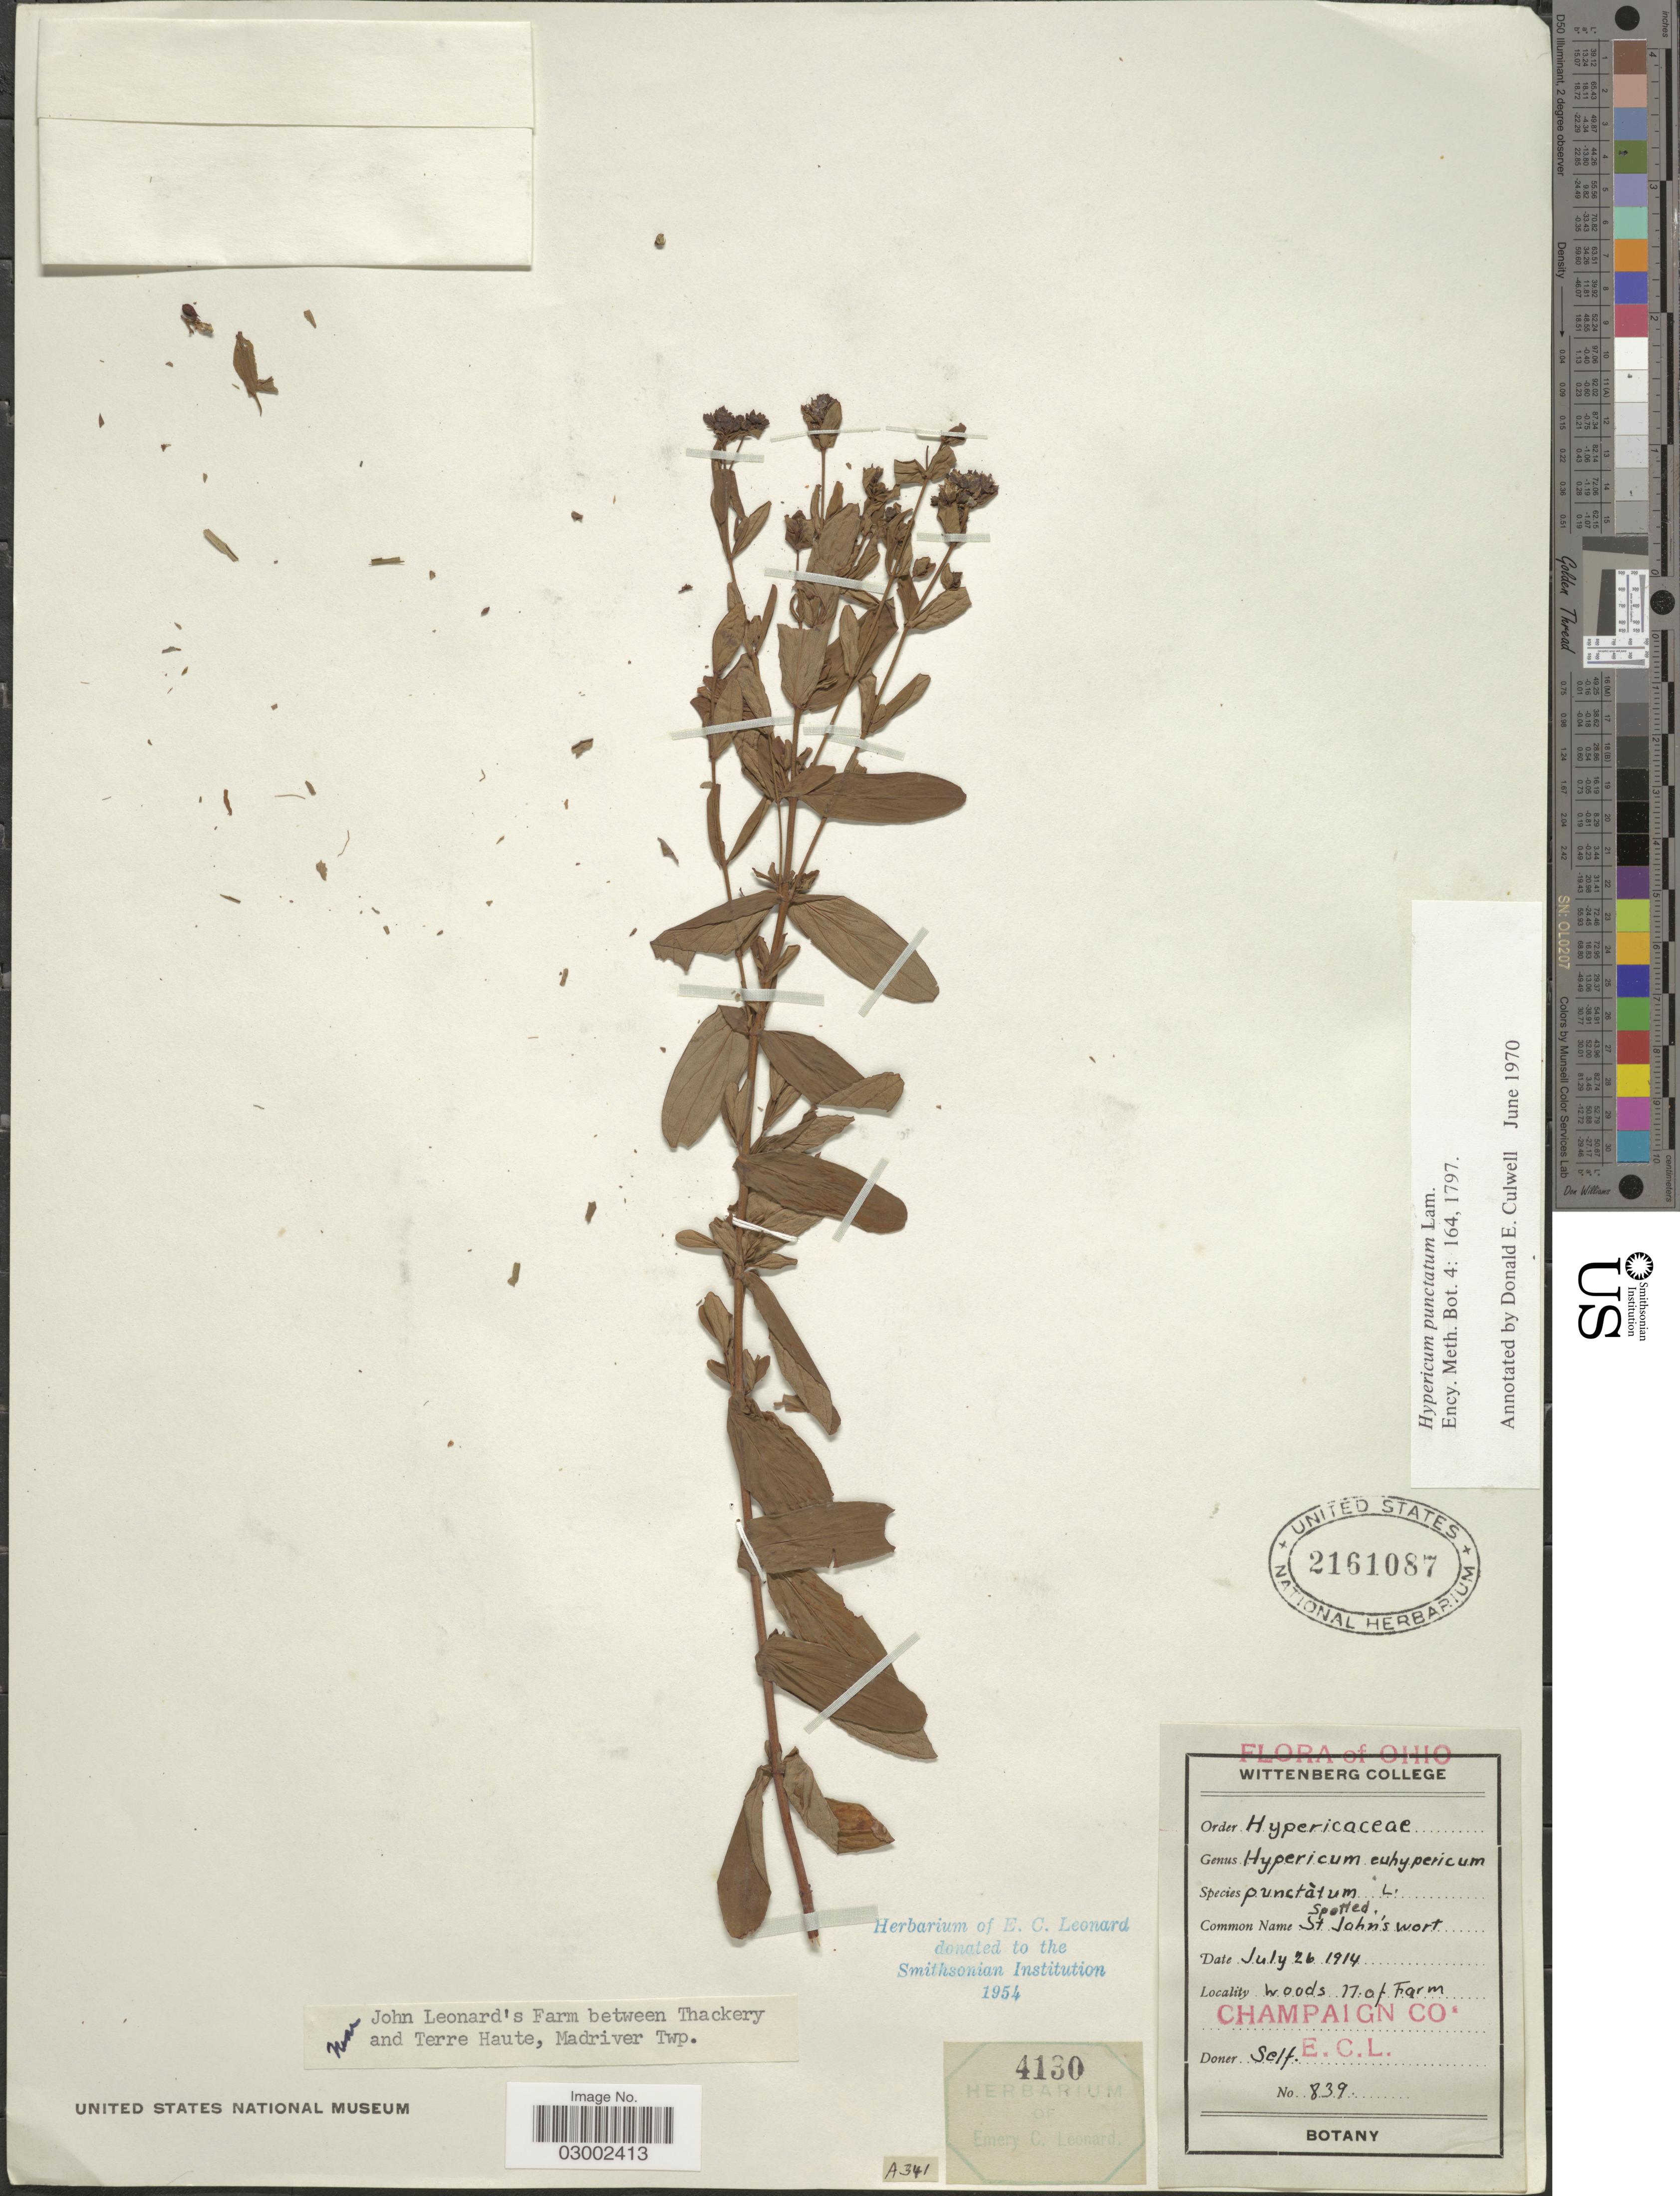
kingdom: Plantae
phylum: Tracheophyta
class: Magnoliopsida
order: Malpighiales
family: Hypericaceae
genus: Hypericum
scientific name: Hypericum punctatum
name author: Lam.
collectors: E. C. Leonard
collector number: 839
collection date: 1914-07-26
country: United States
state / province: Ohio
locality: Woods n. of Farm. Champaign Co.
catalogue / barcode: US 2161087